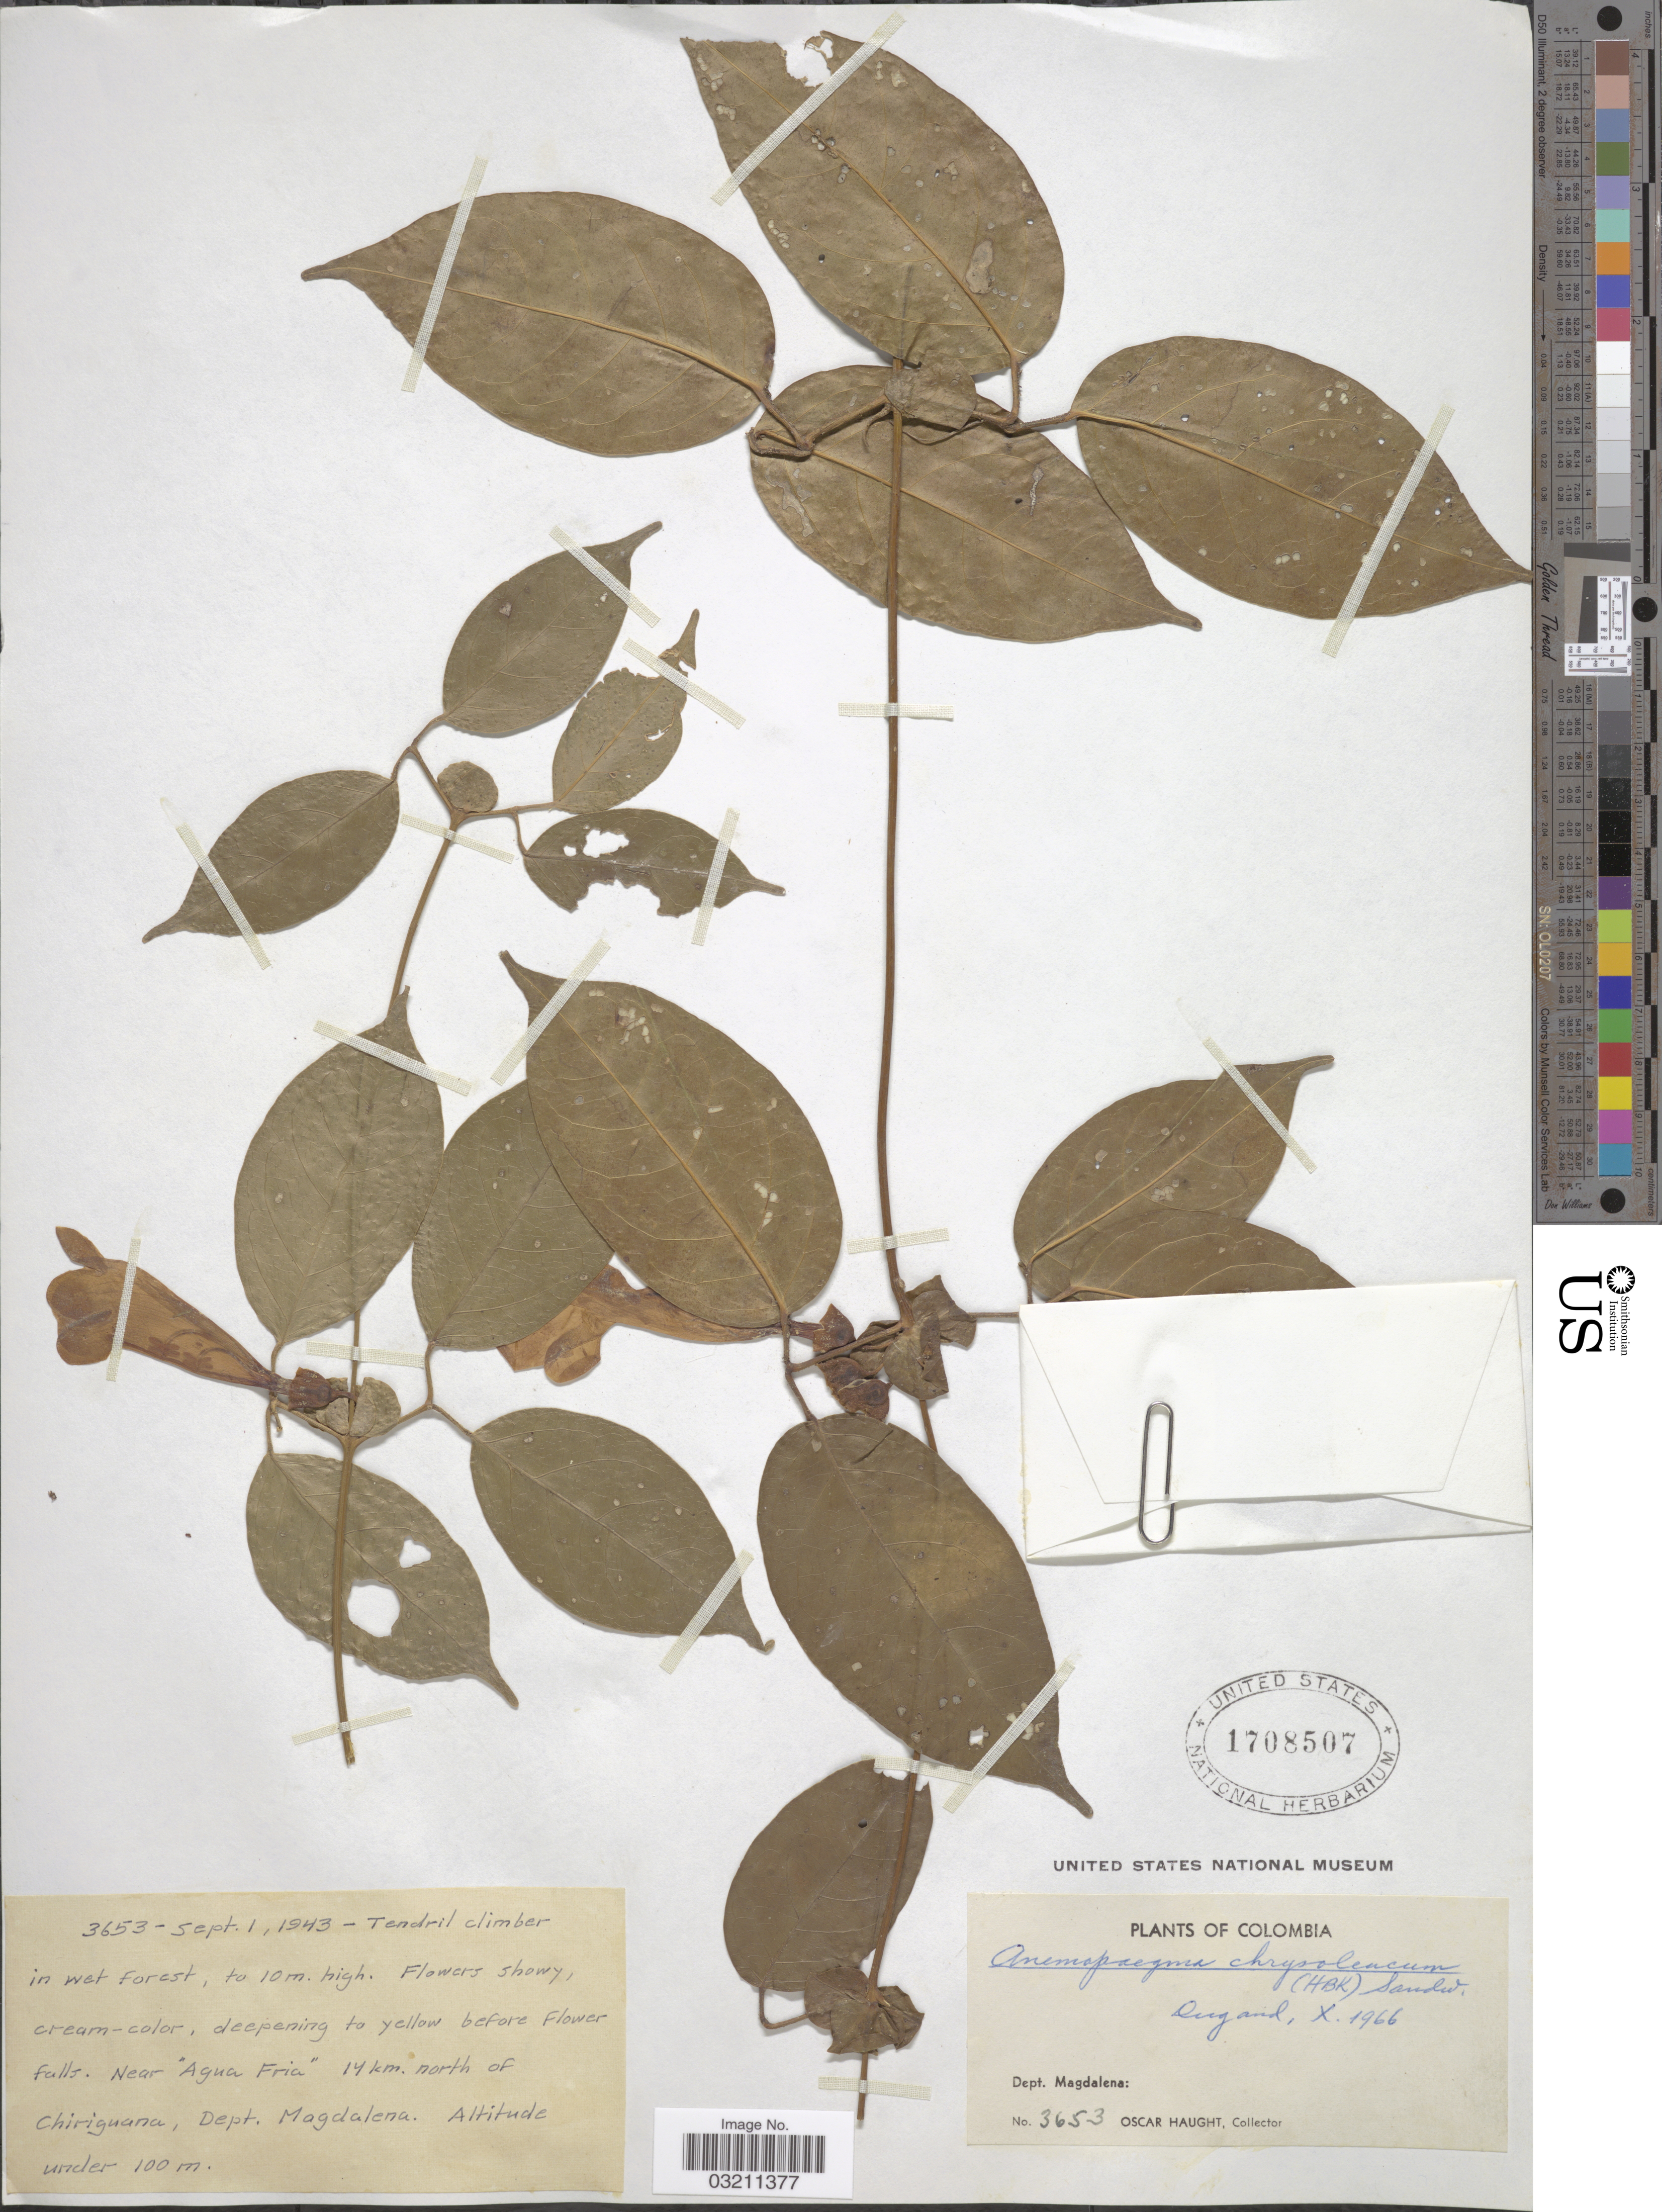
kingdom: Plantae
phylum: Tracheophyta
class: Magnoliopsida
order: Lamiales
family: Bignoniaceae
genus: Anemopaegma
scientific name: Anemopaegma chrysoleucum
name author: (Kunth) Sandwith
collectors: O. L. Haught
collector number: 3653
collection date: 1943-09-01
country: Colombia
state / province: Magdalena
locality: Dept. Magdalena: Near "Agua Fria" 14 km. north of Chiriguana.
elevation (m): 100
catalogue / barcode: US 1708507